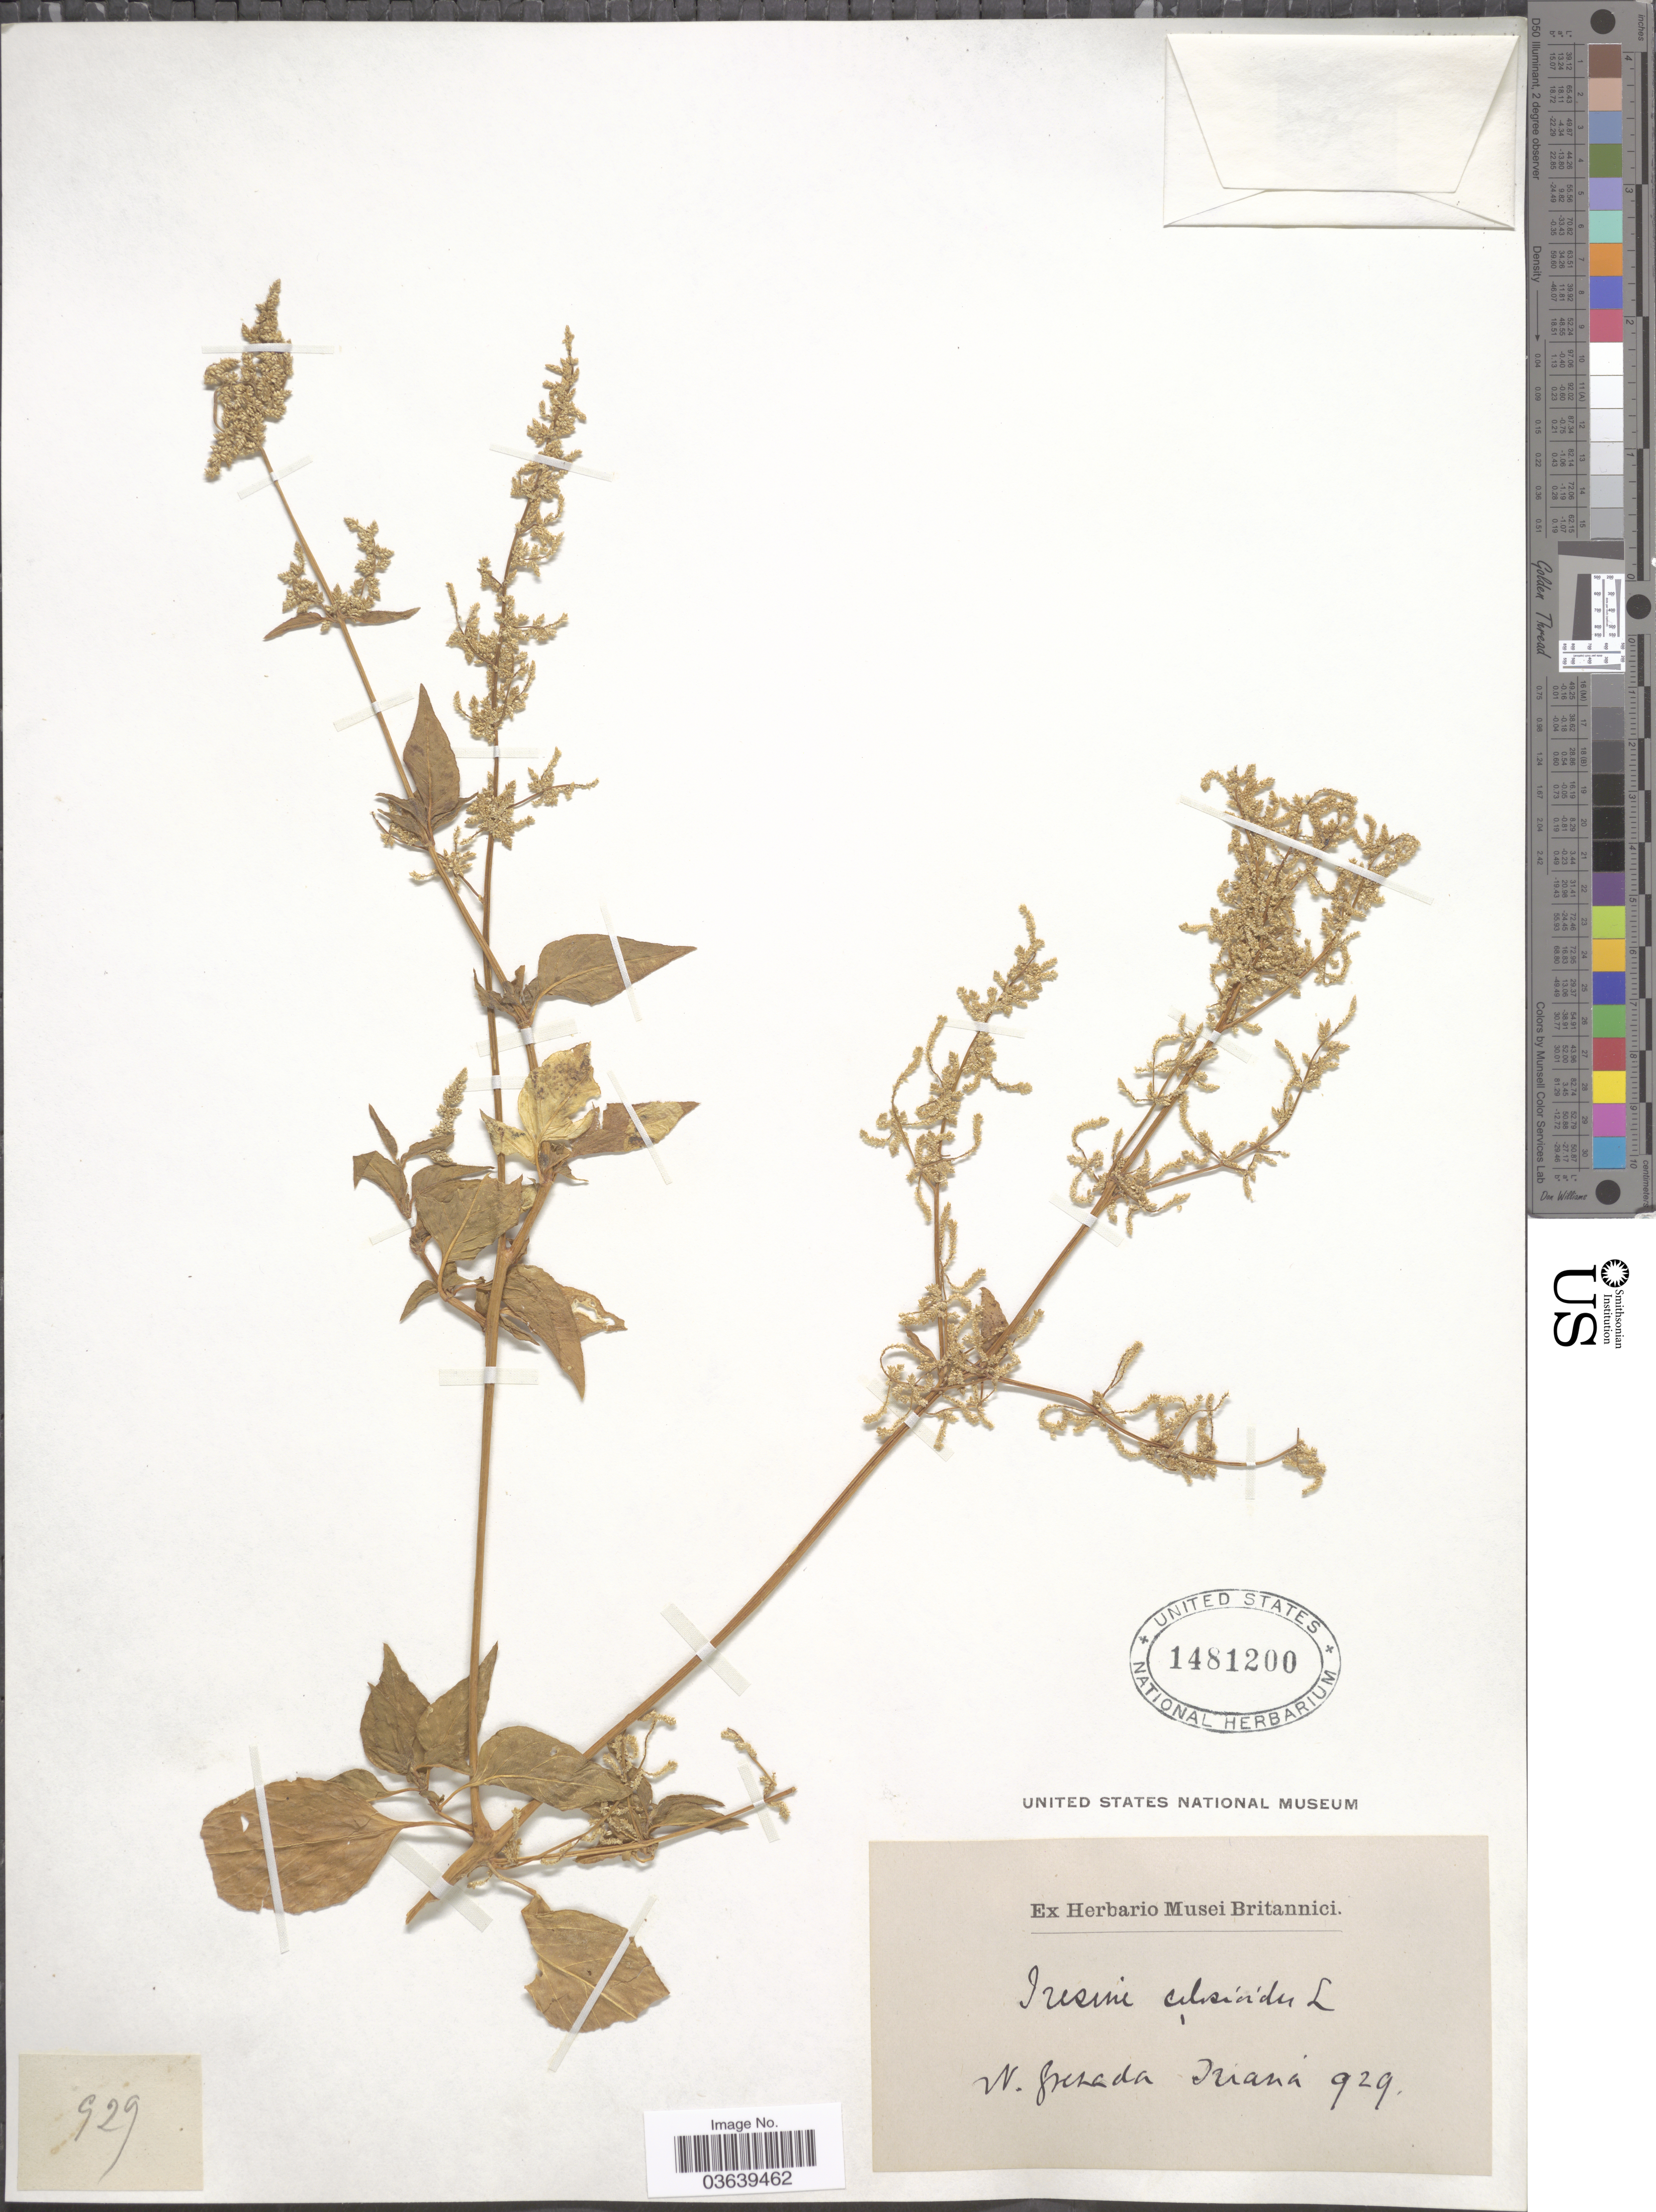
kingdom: Plantae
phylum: Tracheophyta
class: Magnoliopsida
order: Caryophyllales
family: Amaranthaceae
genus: Iresine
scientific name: Iresine diffusa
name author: Humb. & Bonpl. ex Willd.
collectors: Triana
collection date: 1929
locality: N. Grenada.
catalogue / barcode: US 1481200